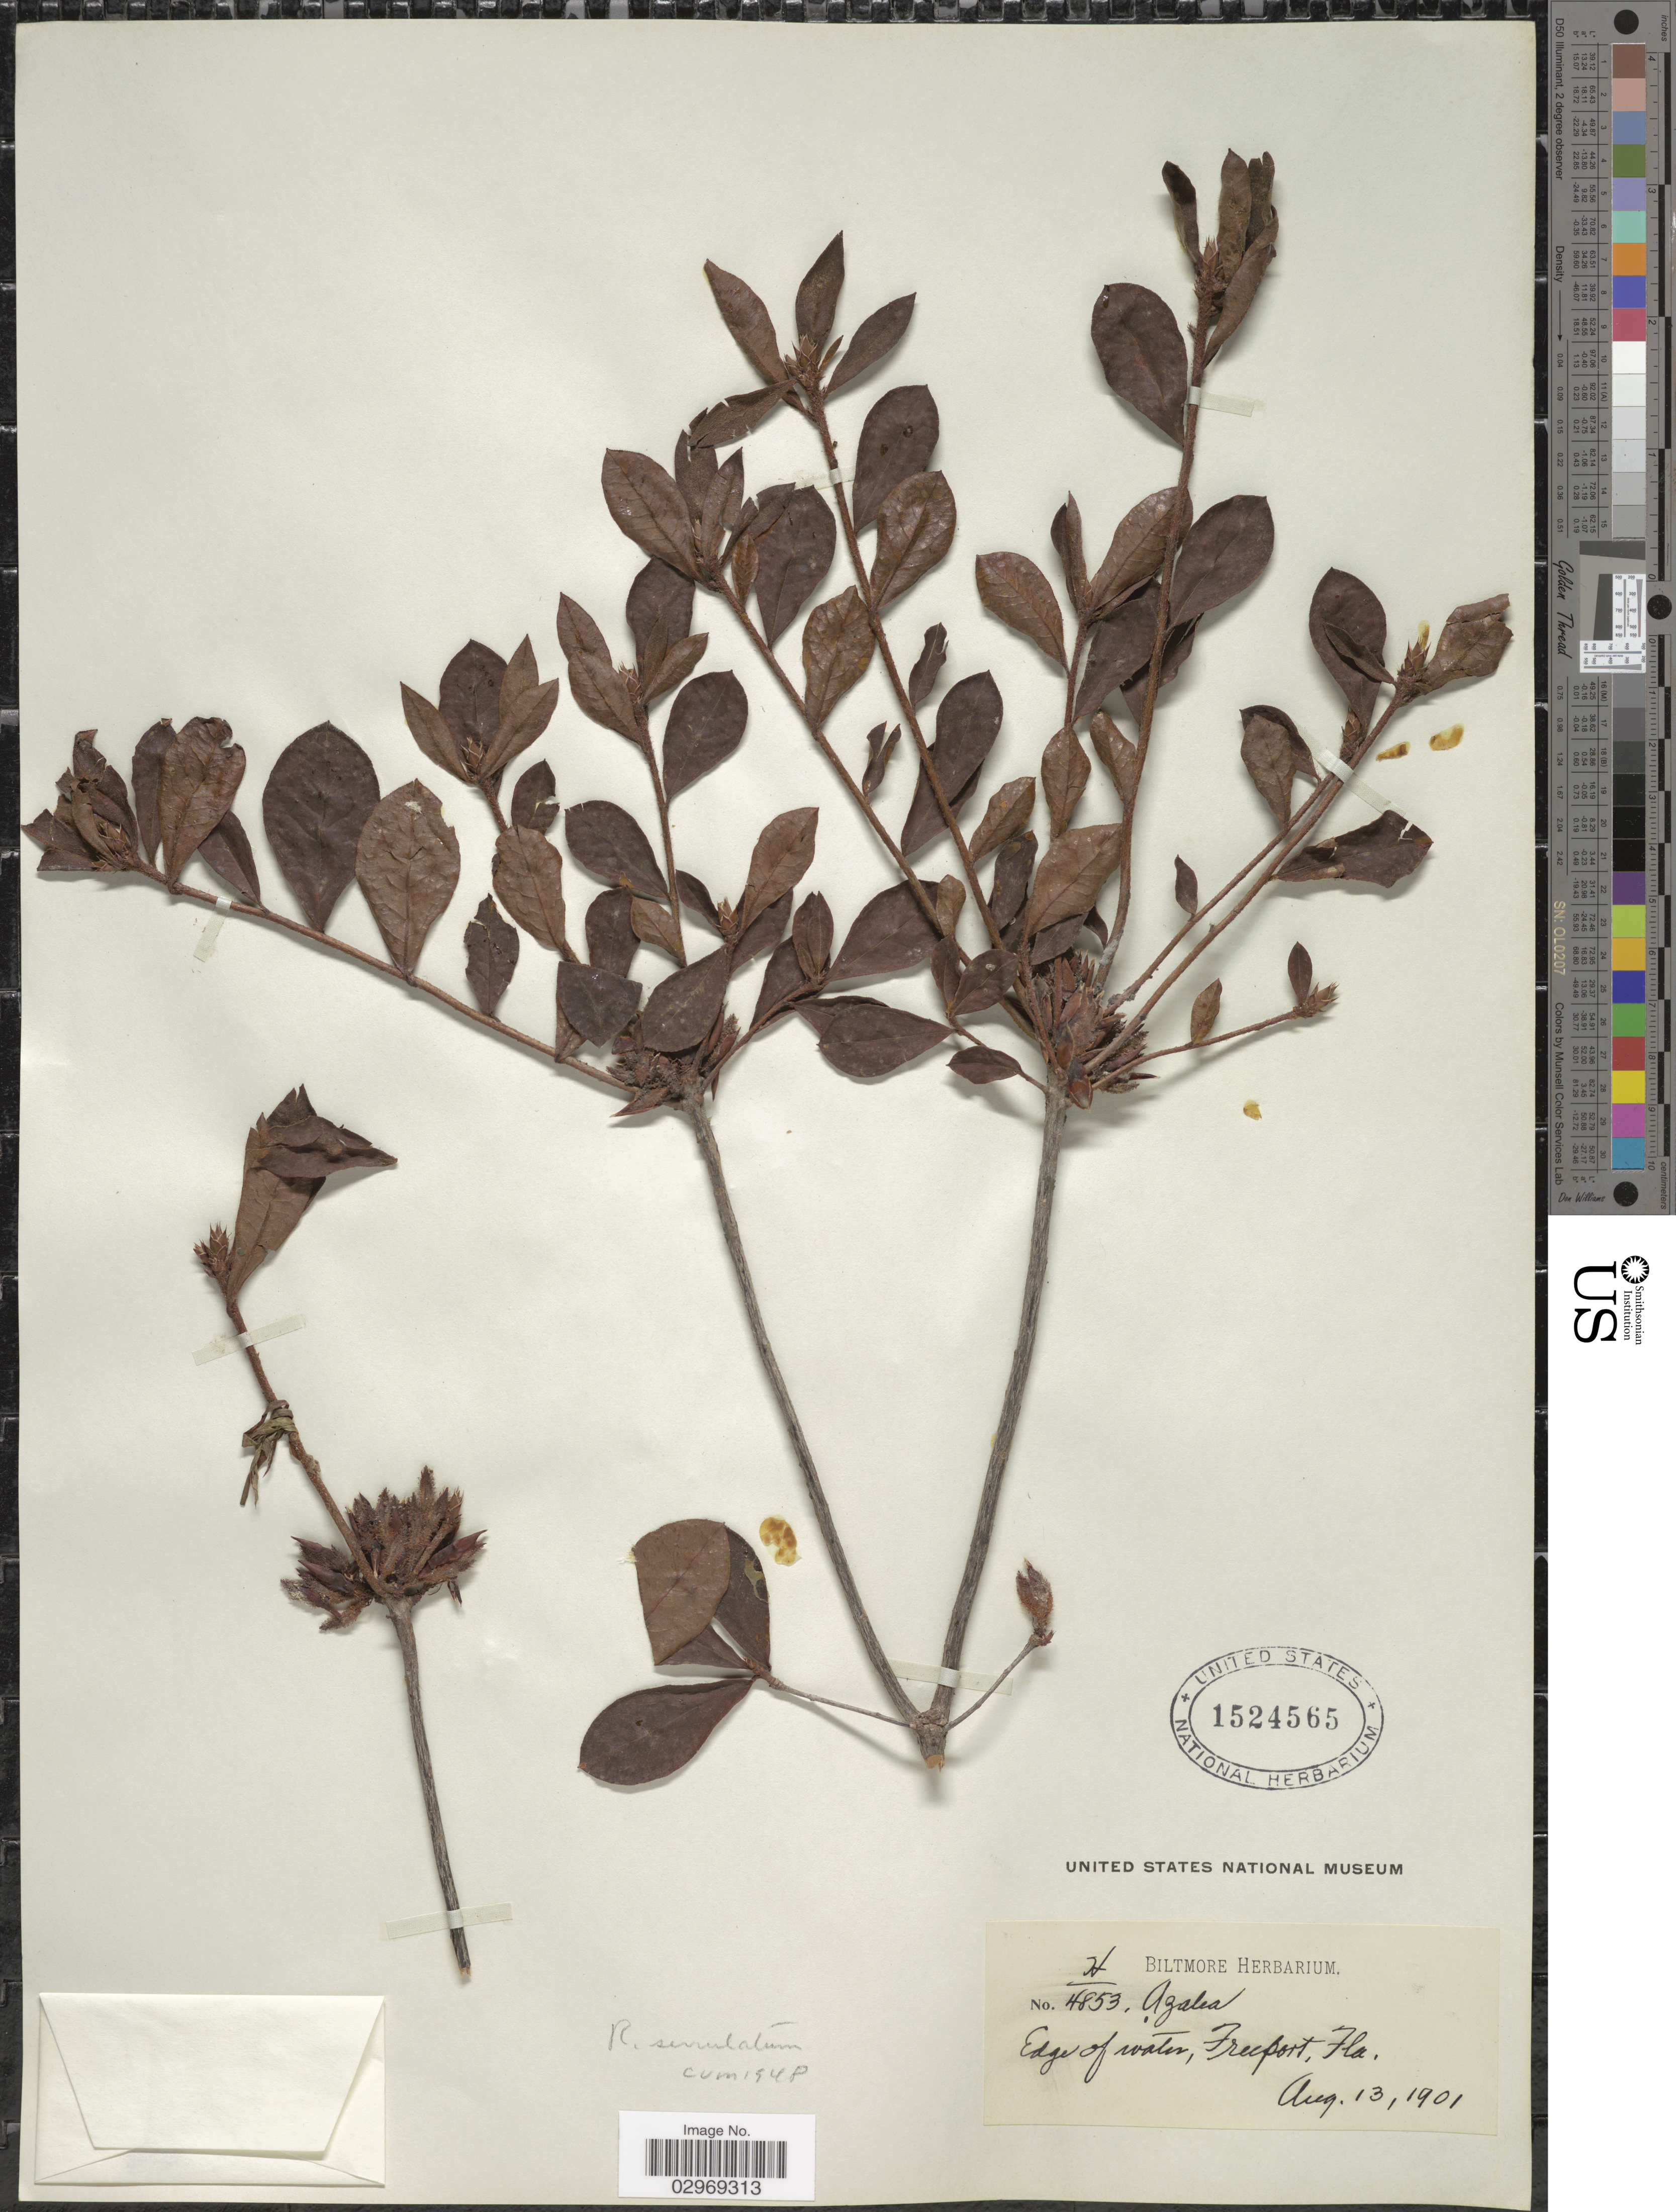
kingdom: Plantae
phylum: Tracheophyta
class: Magnoliopsida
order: Ericales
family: Ericaceae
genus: Rhododendron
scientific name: Rhododendron serrulatum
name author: (Small) Millais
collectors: ex herb. Biltmore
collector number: H/4853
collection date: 1901-08-13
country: United States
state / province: Florida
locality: Freeport.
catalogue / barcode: US 1524565